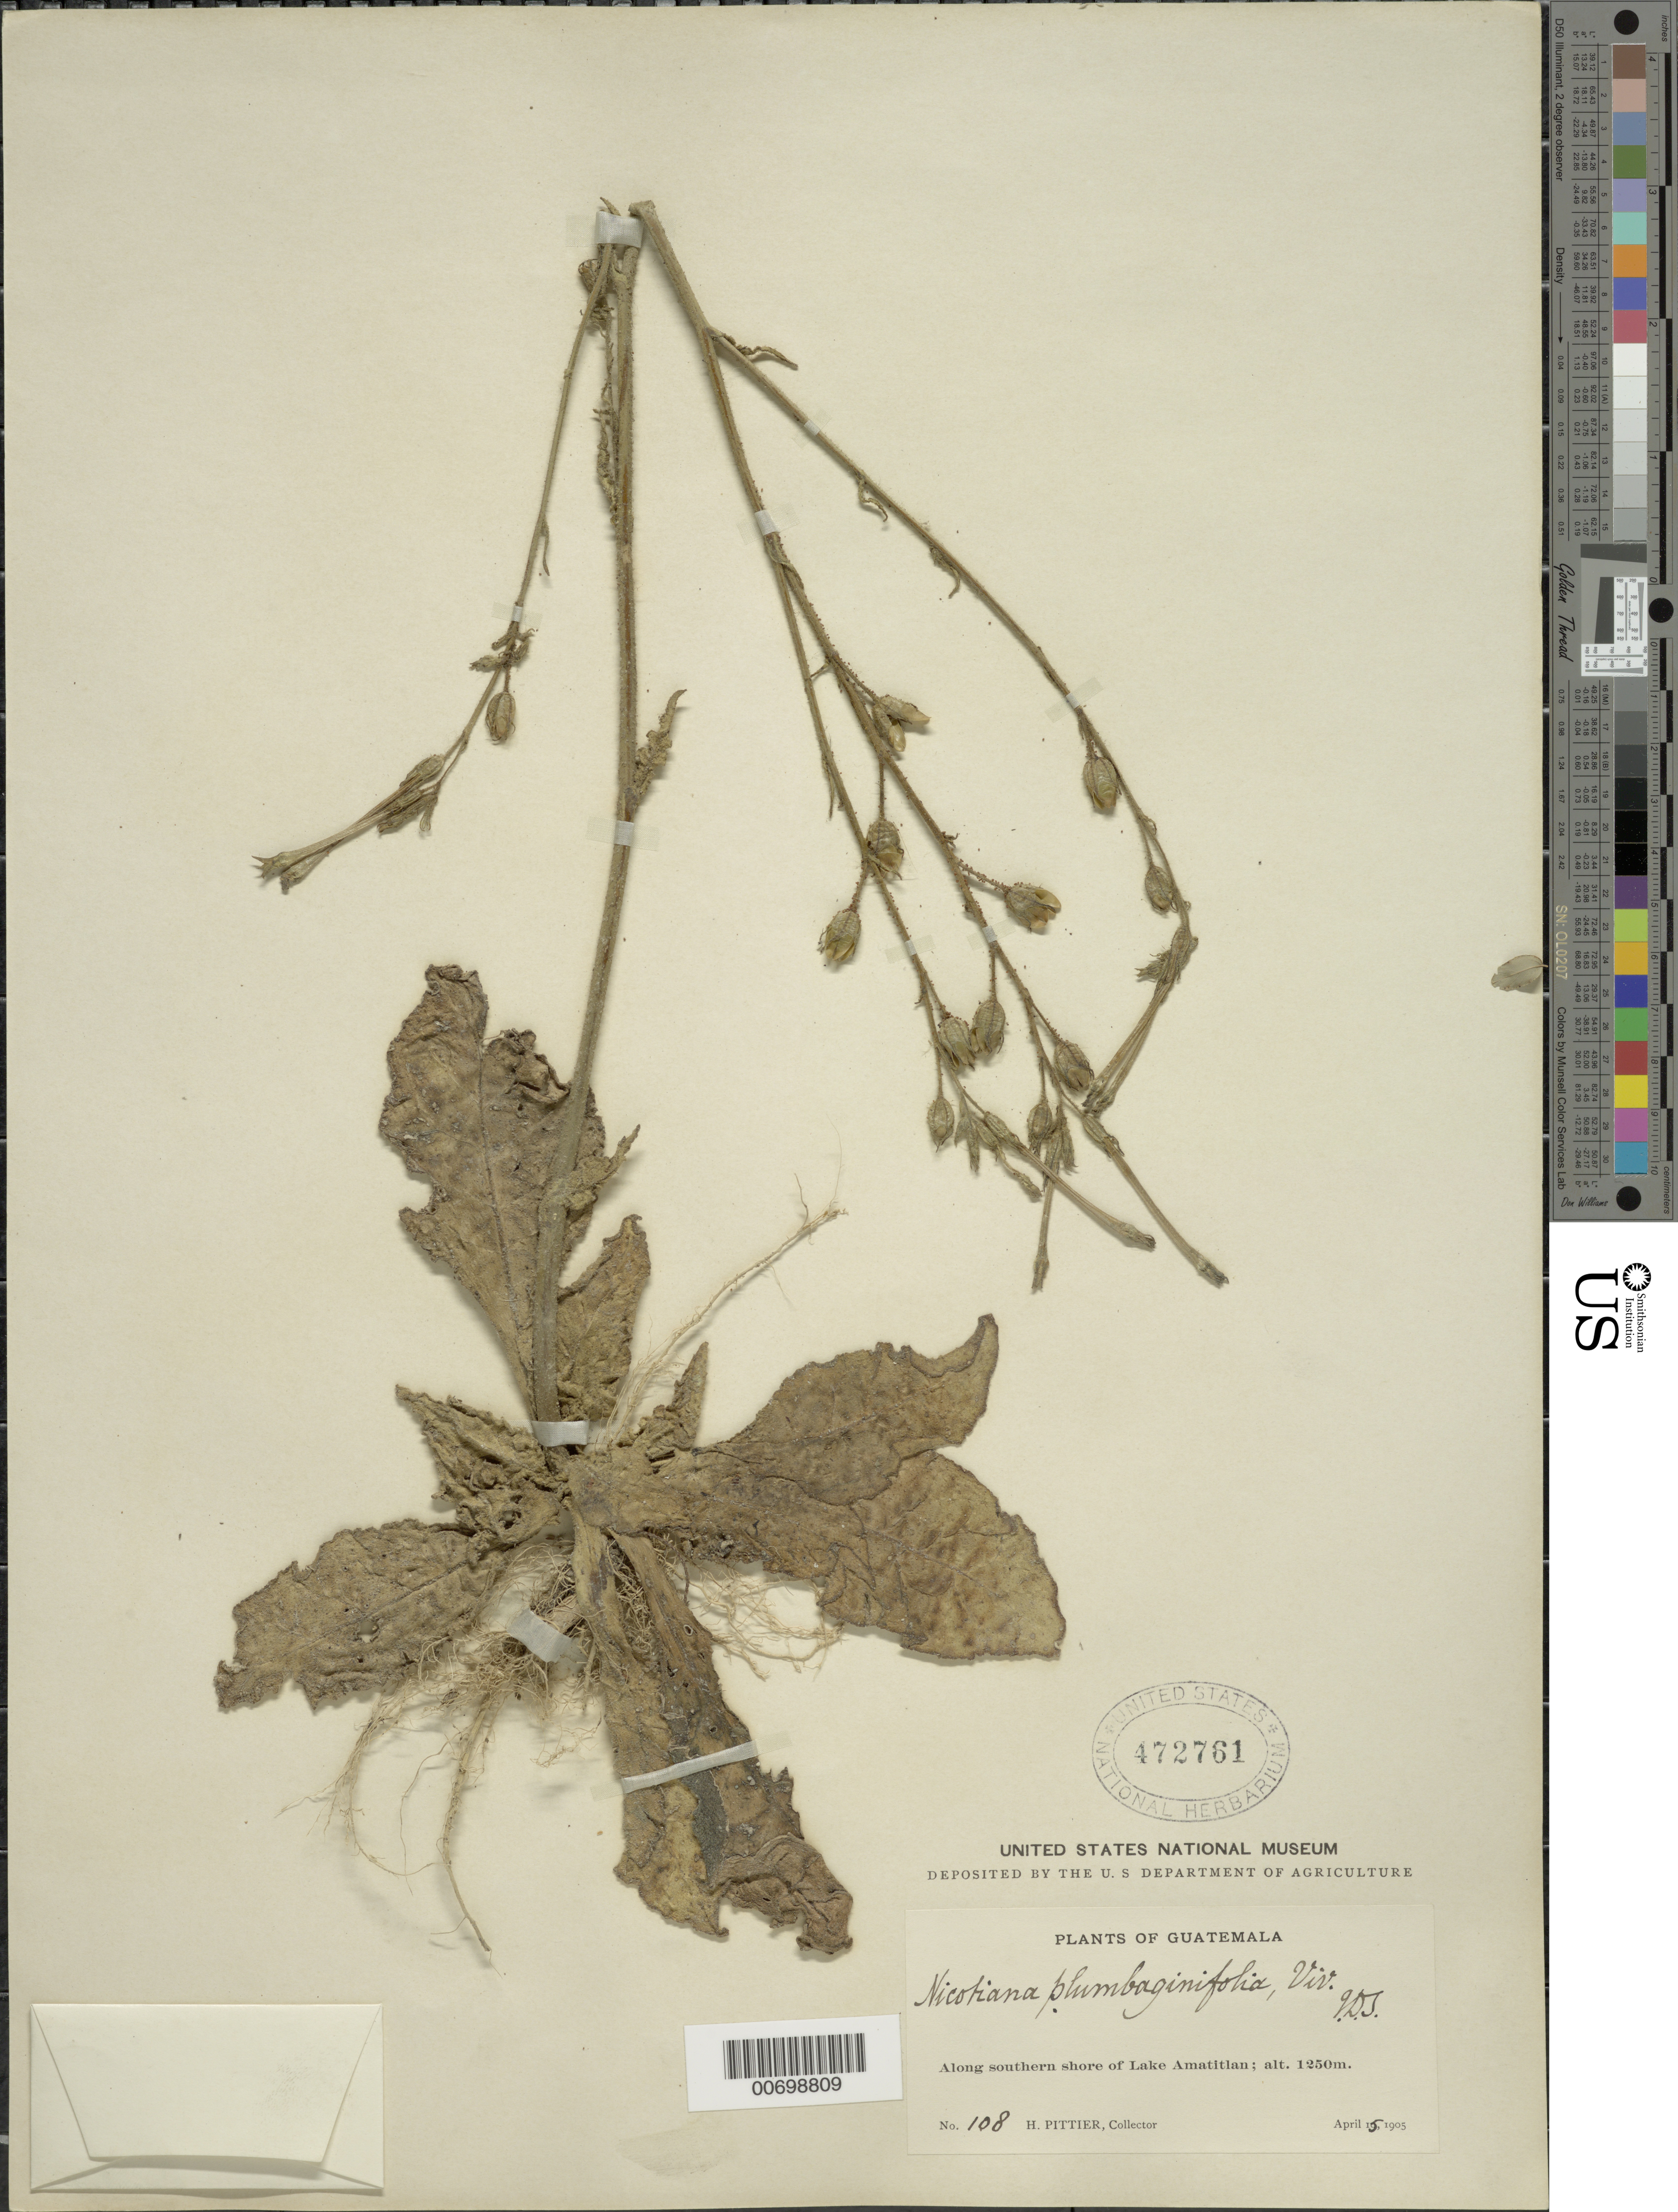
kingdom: Plantae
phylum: Tracheophyta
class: Magnoliopsida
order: Solanales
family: Solanaceae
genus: Nicotiana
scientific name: Nicotiana plumbaginifolia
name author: Viv.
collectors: H. F. Pittier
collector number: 108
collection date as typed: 15 Apr 1905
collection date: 1905-04-15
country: Guatemala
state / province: Guatemala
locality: Along southern shore of Lake Amatitlan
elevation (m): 1250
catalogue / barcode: US 472761